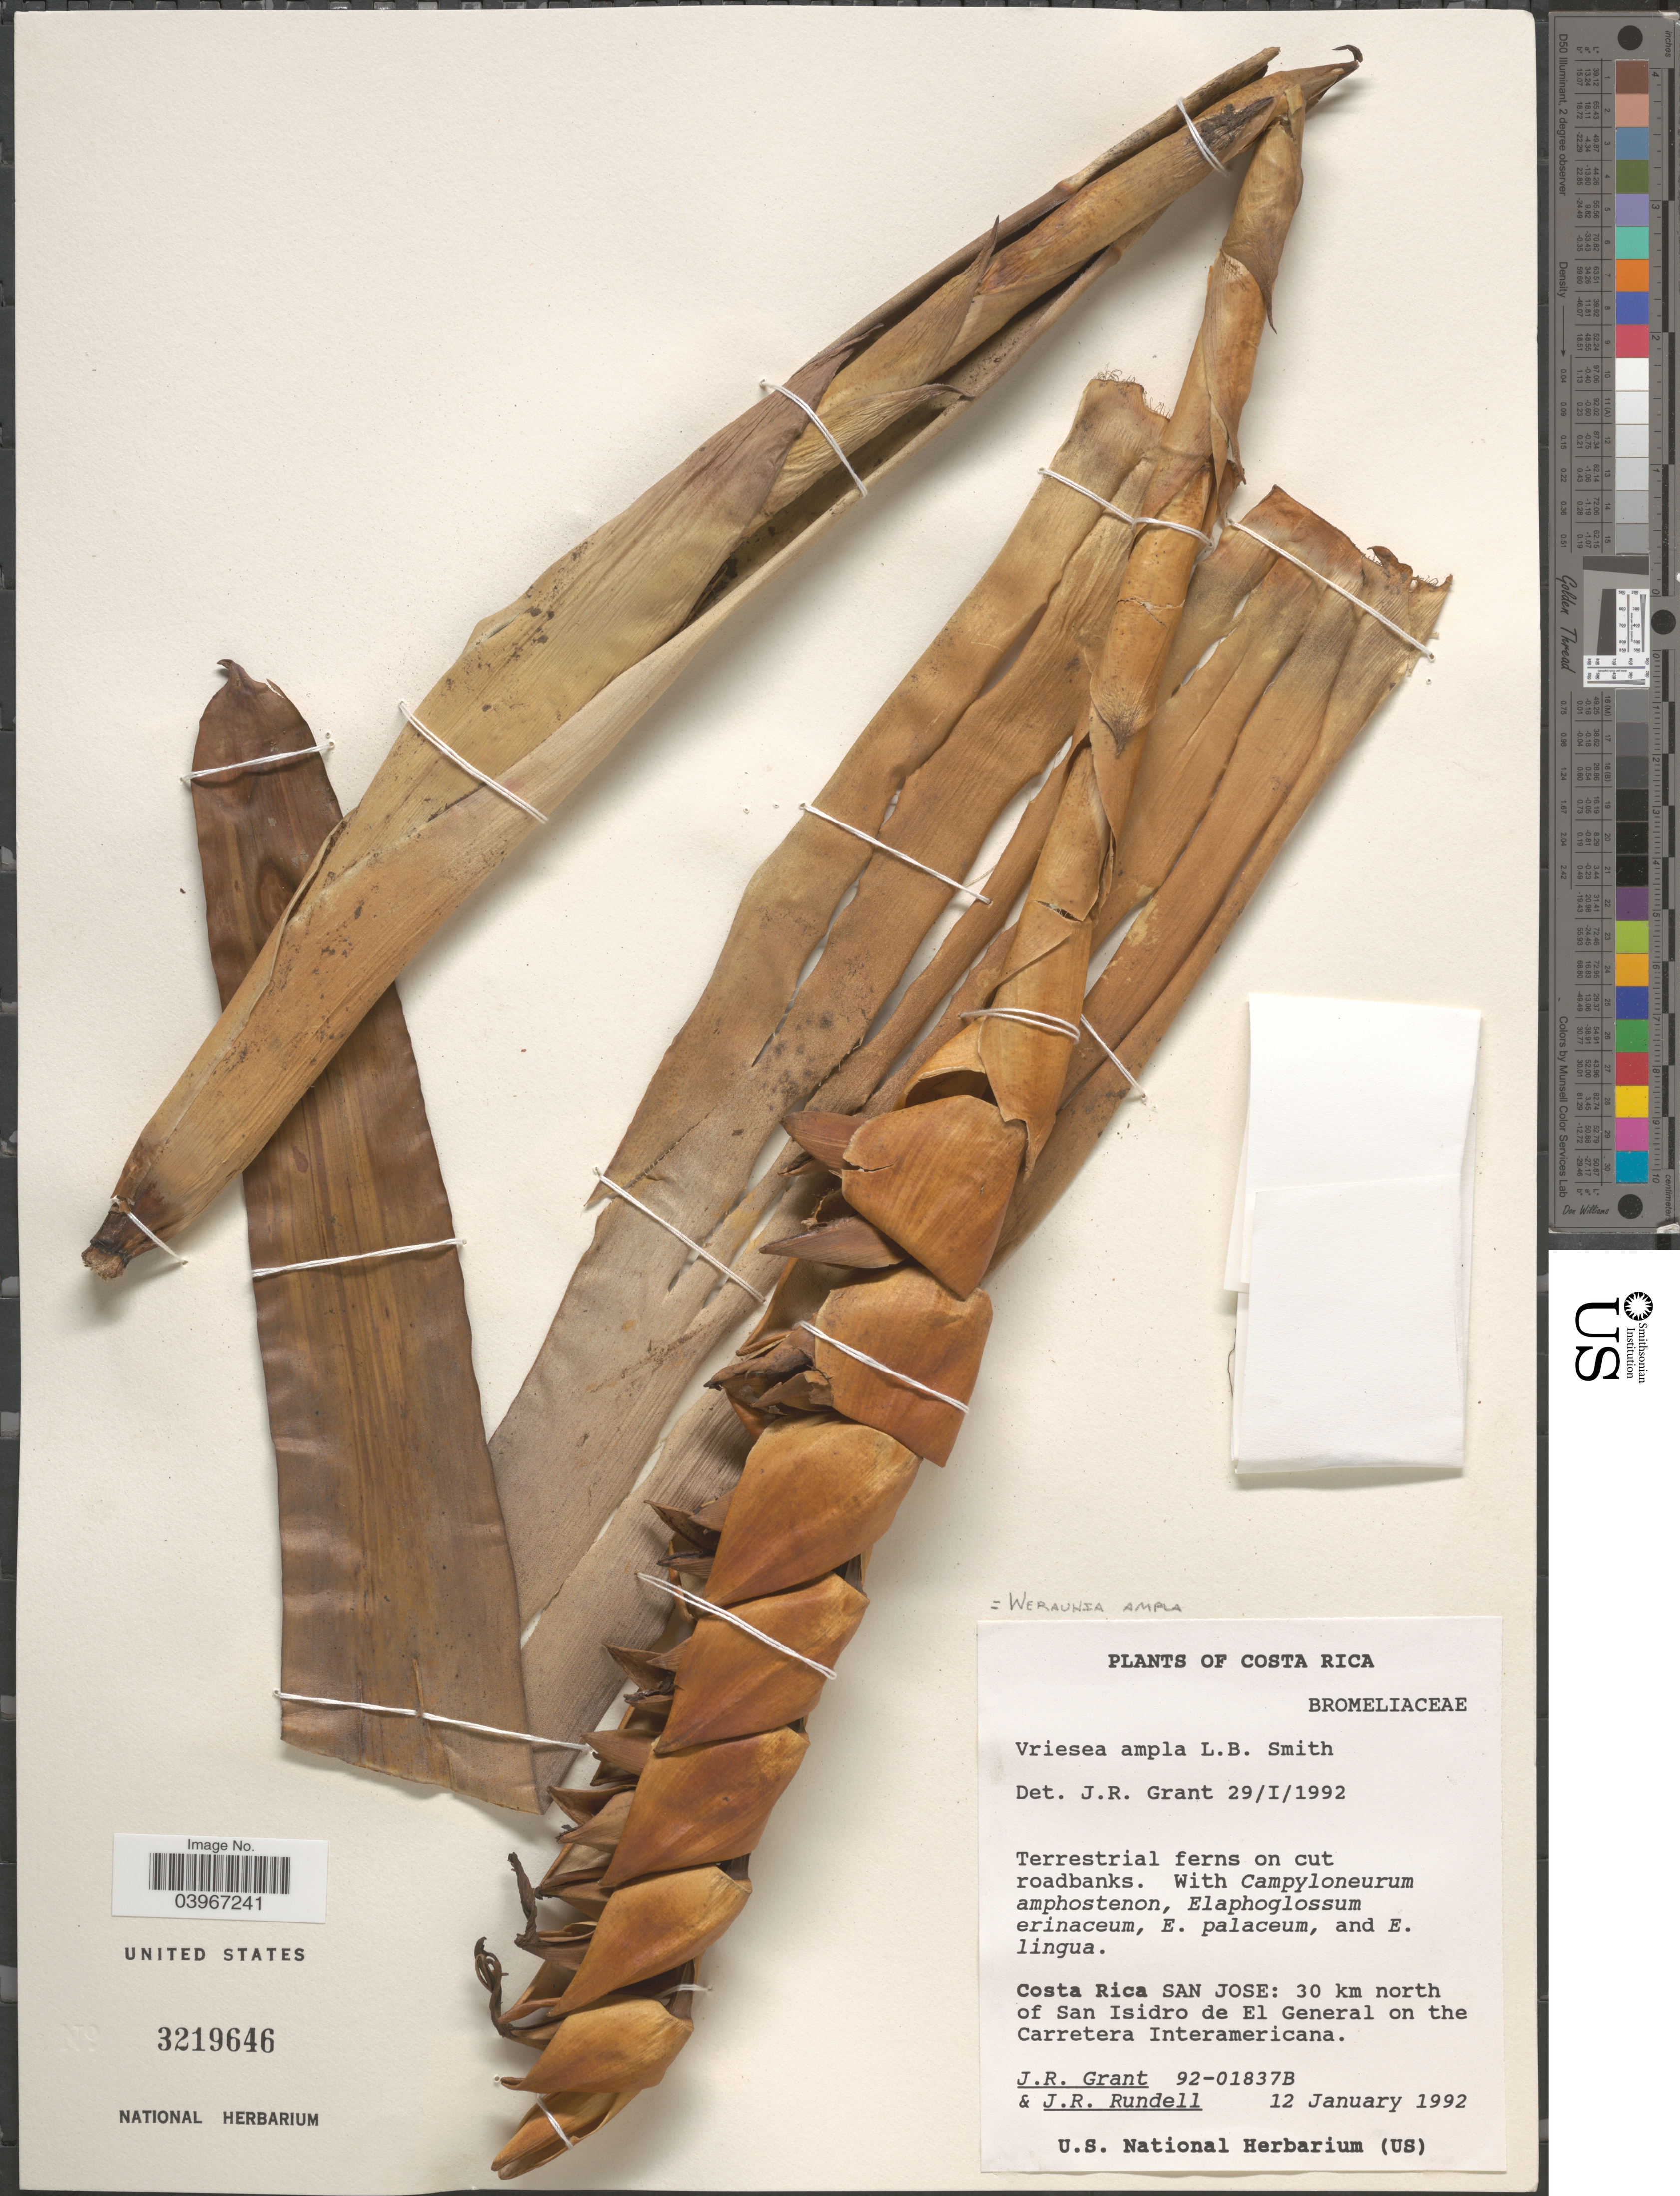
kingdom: Plantae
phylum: Tracheophyta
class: Liliopsida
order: Poales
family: Bromeliaceae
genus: Werauhia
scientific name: Werauhia ampla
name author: (L.B. Sm.) J.R. Grant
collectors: J. Grant & J. R. Rundell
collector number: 92-01837B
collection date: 1992-01-12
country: Costa Rica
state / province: San José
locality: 30 km north of San Isidro de El General on the Carretera Interamericana.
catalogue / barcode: US 3219646